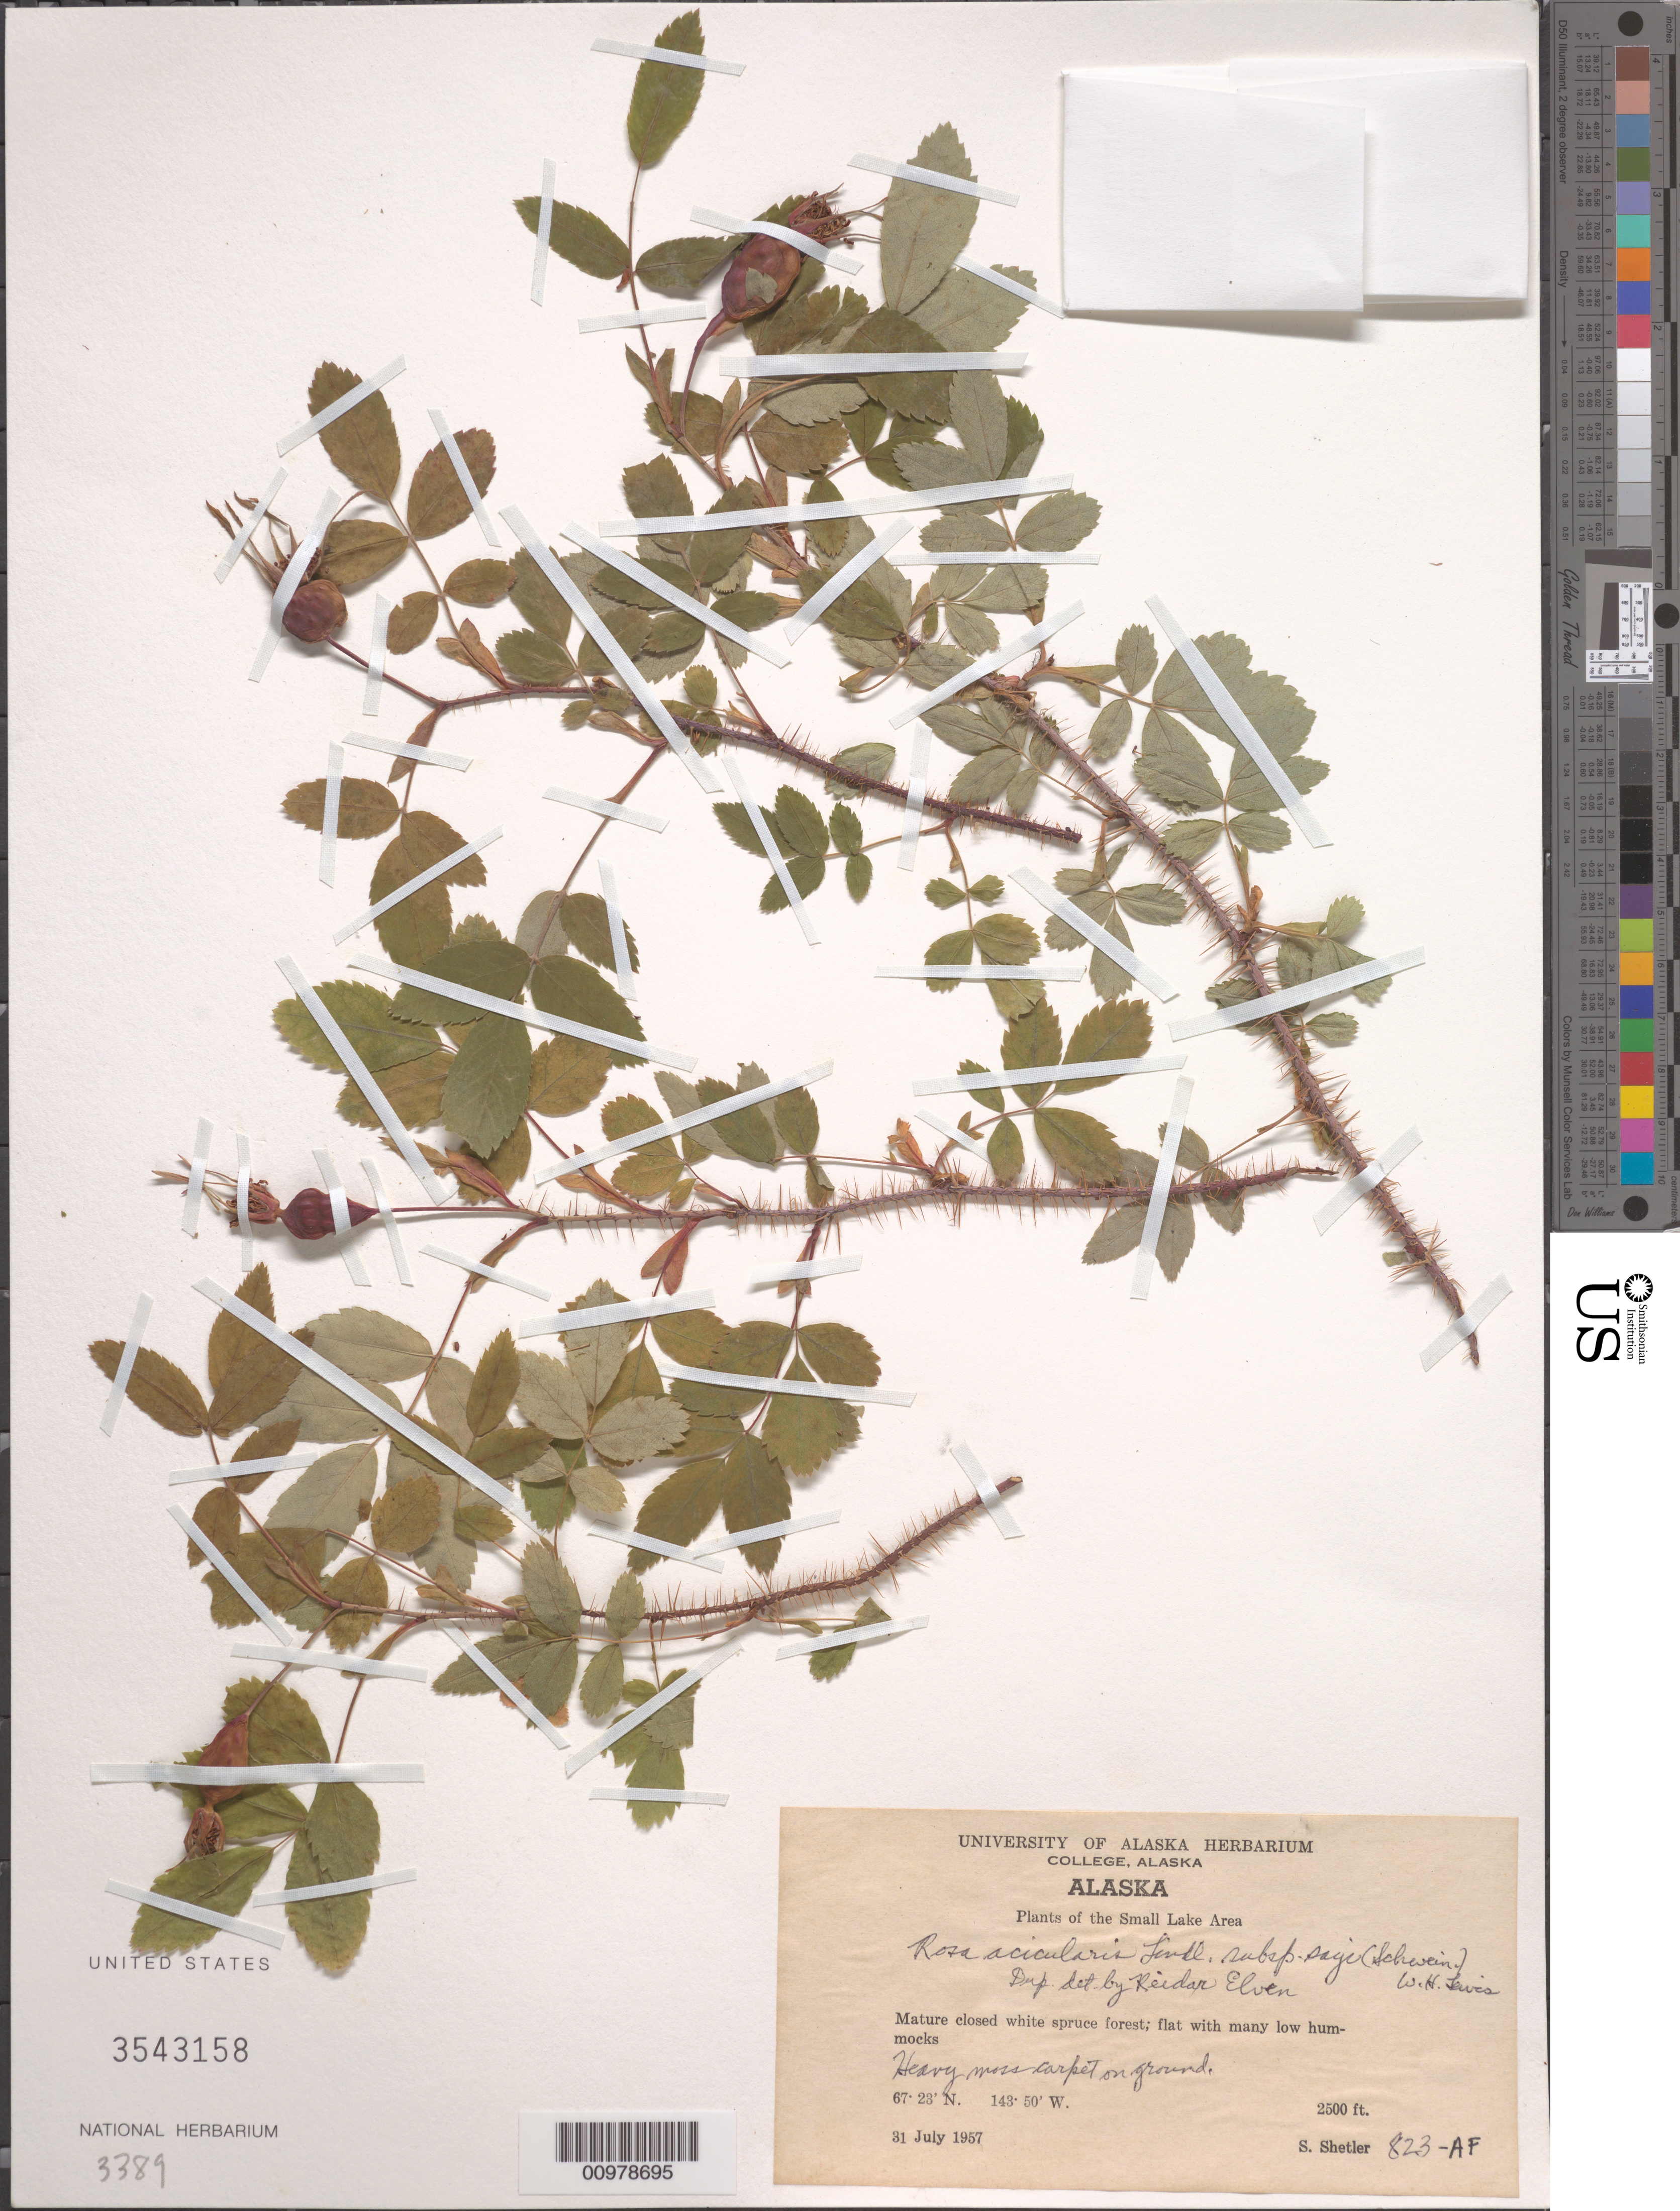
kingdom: Plantae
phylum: Tracheophyta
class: Magnoliopsida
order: Rosales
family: Rosaceae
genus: Rosa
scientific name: Rosa acicularis var. sayi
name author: (Schwein.) Rehder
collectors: S. Shetler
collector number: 823-AF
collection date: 1957-07-31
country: United States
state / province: Alaska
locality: The Small Lake Area.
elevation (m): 762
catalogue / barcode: US 3543158